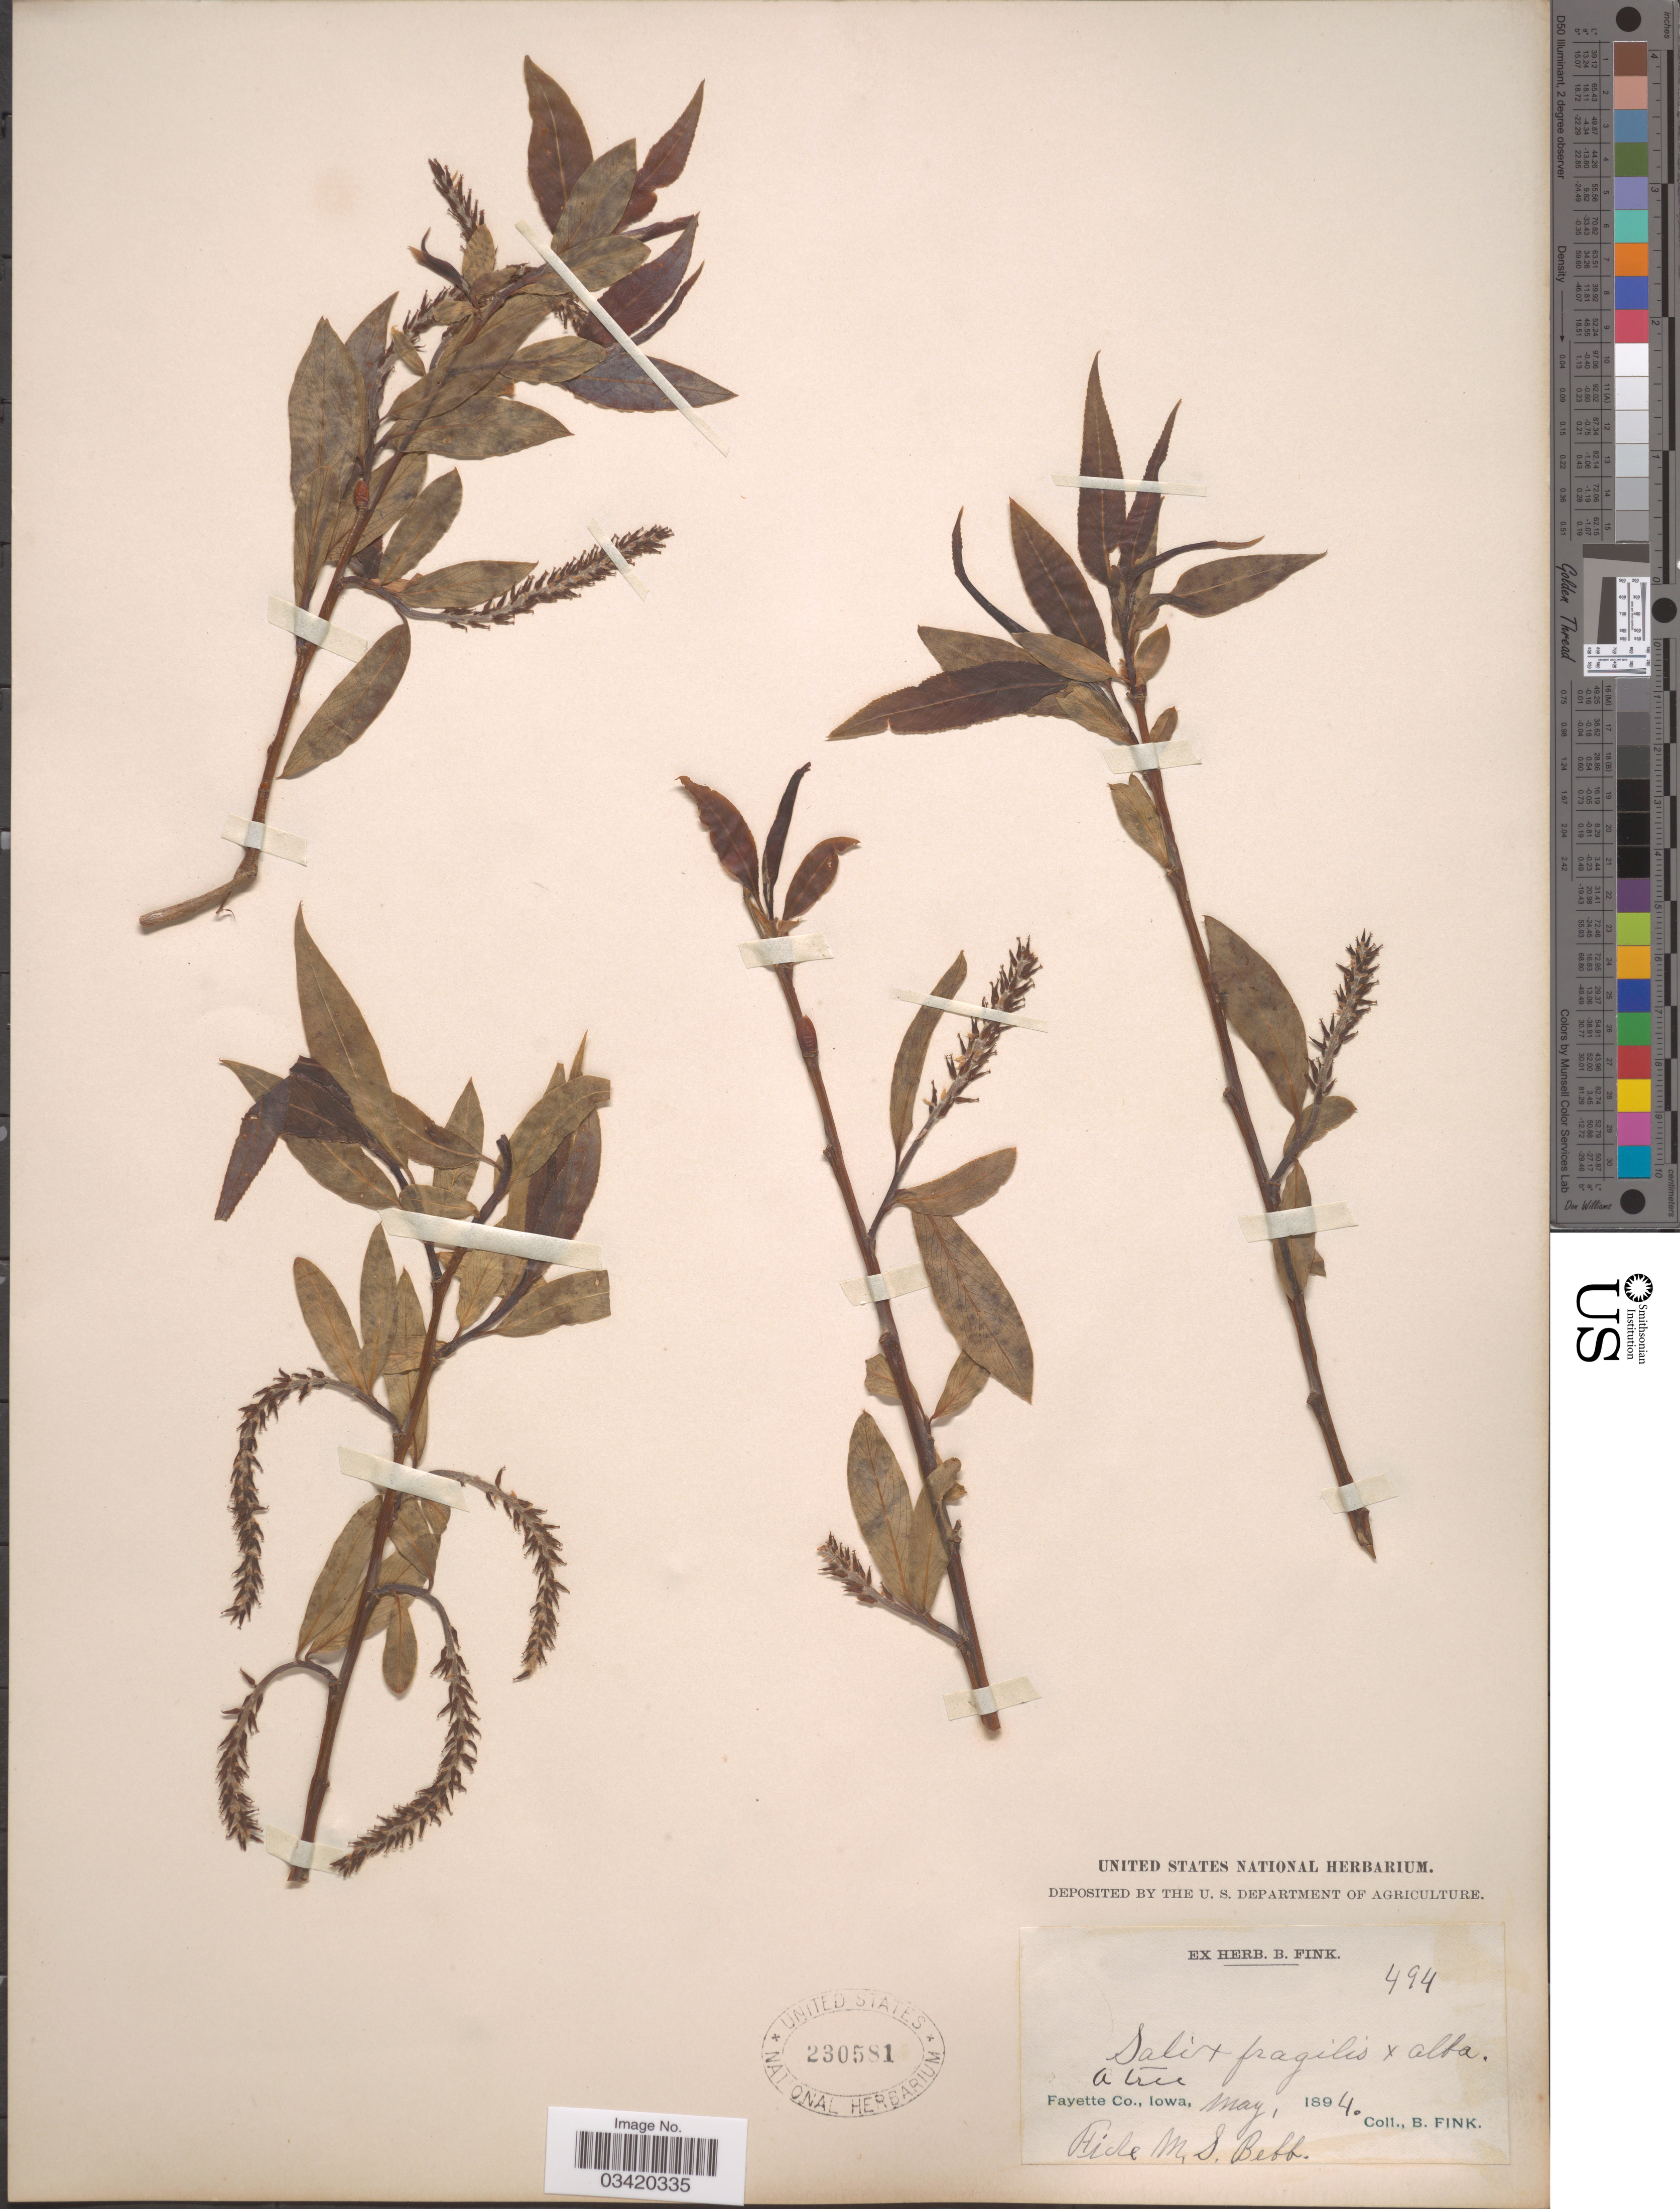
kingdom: Plantae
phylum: Tracheophyta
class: Magnoliopsida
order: Malpighiales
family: Salicaceae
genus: Salix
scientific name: Salix fragilis x S. alba L.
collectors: B. Fink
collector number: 494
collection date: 1894-05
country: United States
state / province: Iowa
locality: Fayette Co.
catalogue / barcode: US 230581